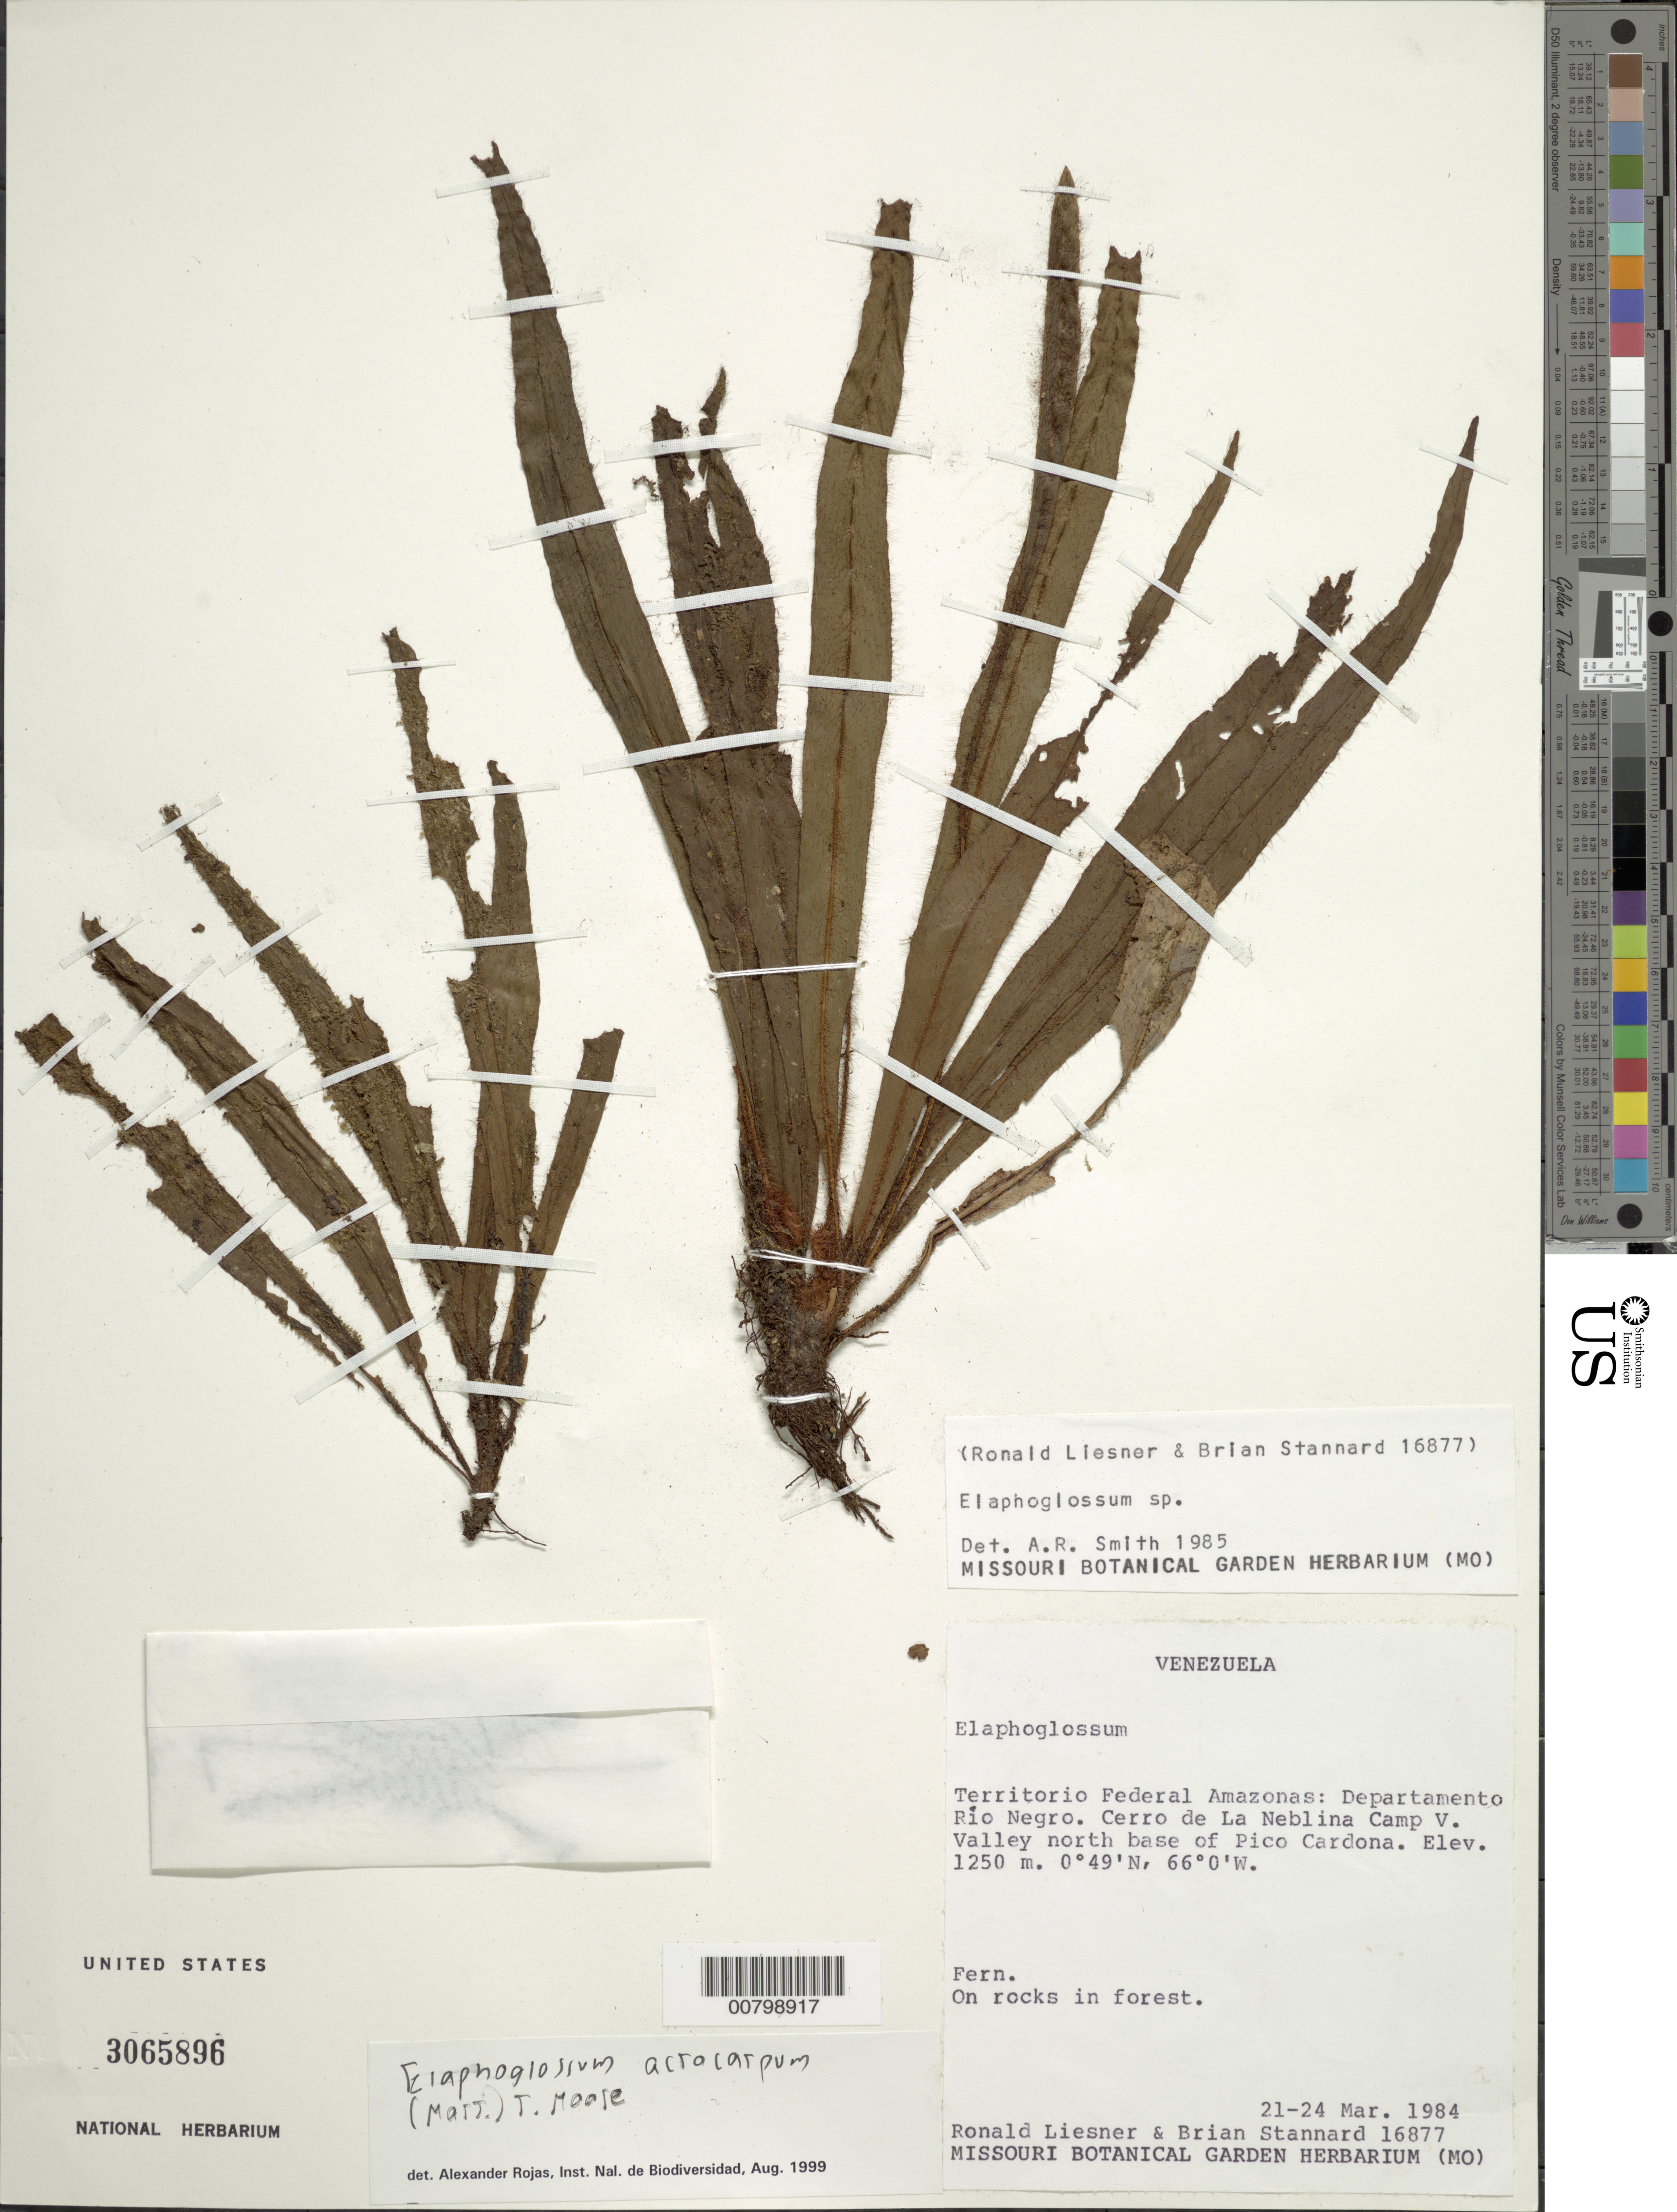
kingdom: Plantae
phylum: Tracheophyta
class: Polypodiopsida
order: Polypodiales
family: Dryopteridaceae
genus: Elaphoglossum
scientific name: Elaphoglossum acrocarpum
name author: (Mart.) T. Moore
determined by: Rojas, A.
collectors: R. L. Liesner & B. L. Stannard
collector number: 16877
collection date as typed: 21-Mar-84 to 24-Mar-84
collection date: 1984-03-21/1984-03-24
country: Venezuela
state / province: Amazonas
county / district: Río Negro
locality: Cerro de La Neblina Base Camp V, north base of Pico Cardona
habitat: Forest, on rocks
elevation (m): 1250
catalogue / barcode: US 3065896